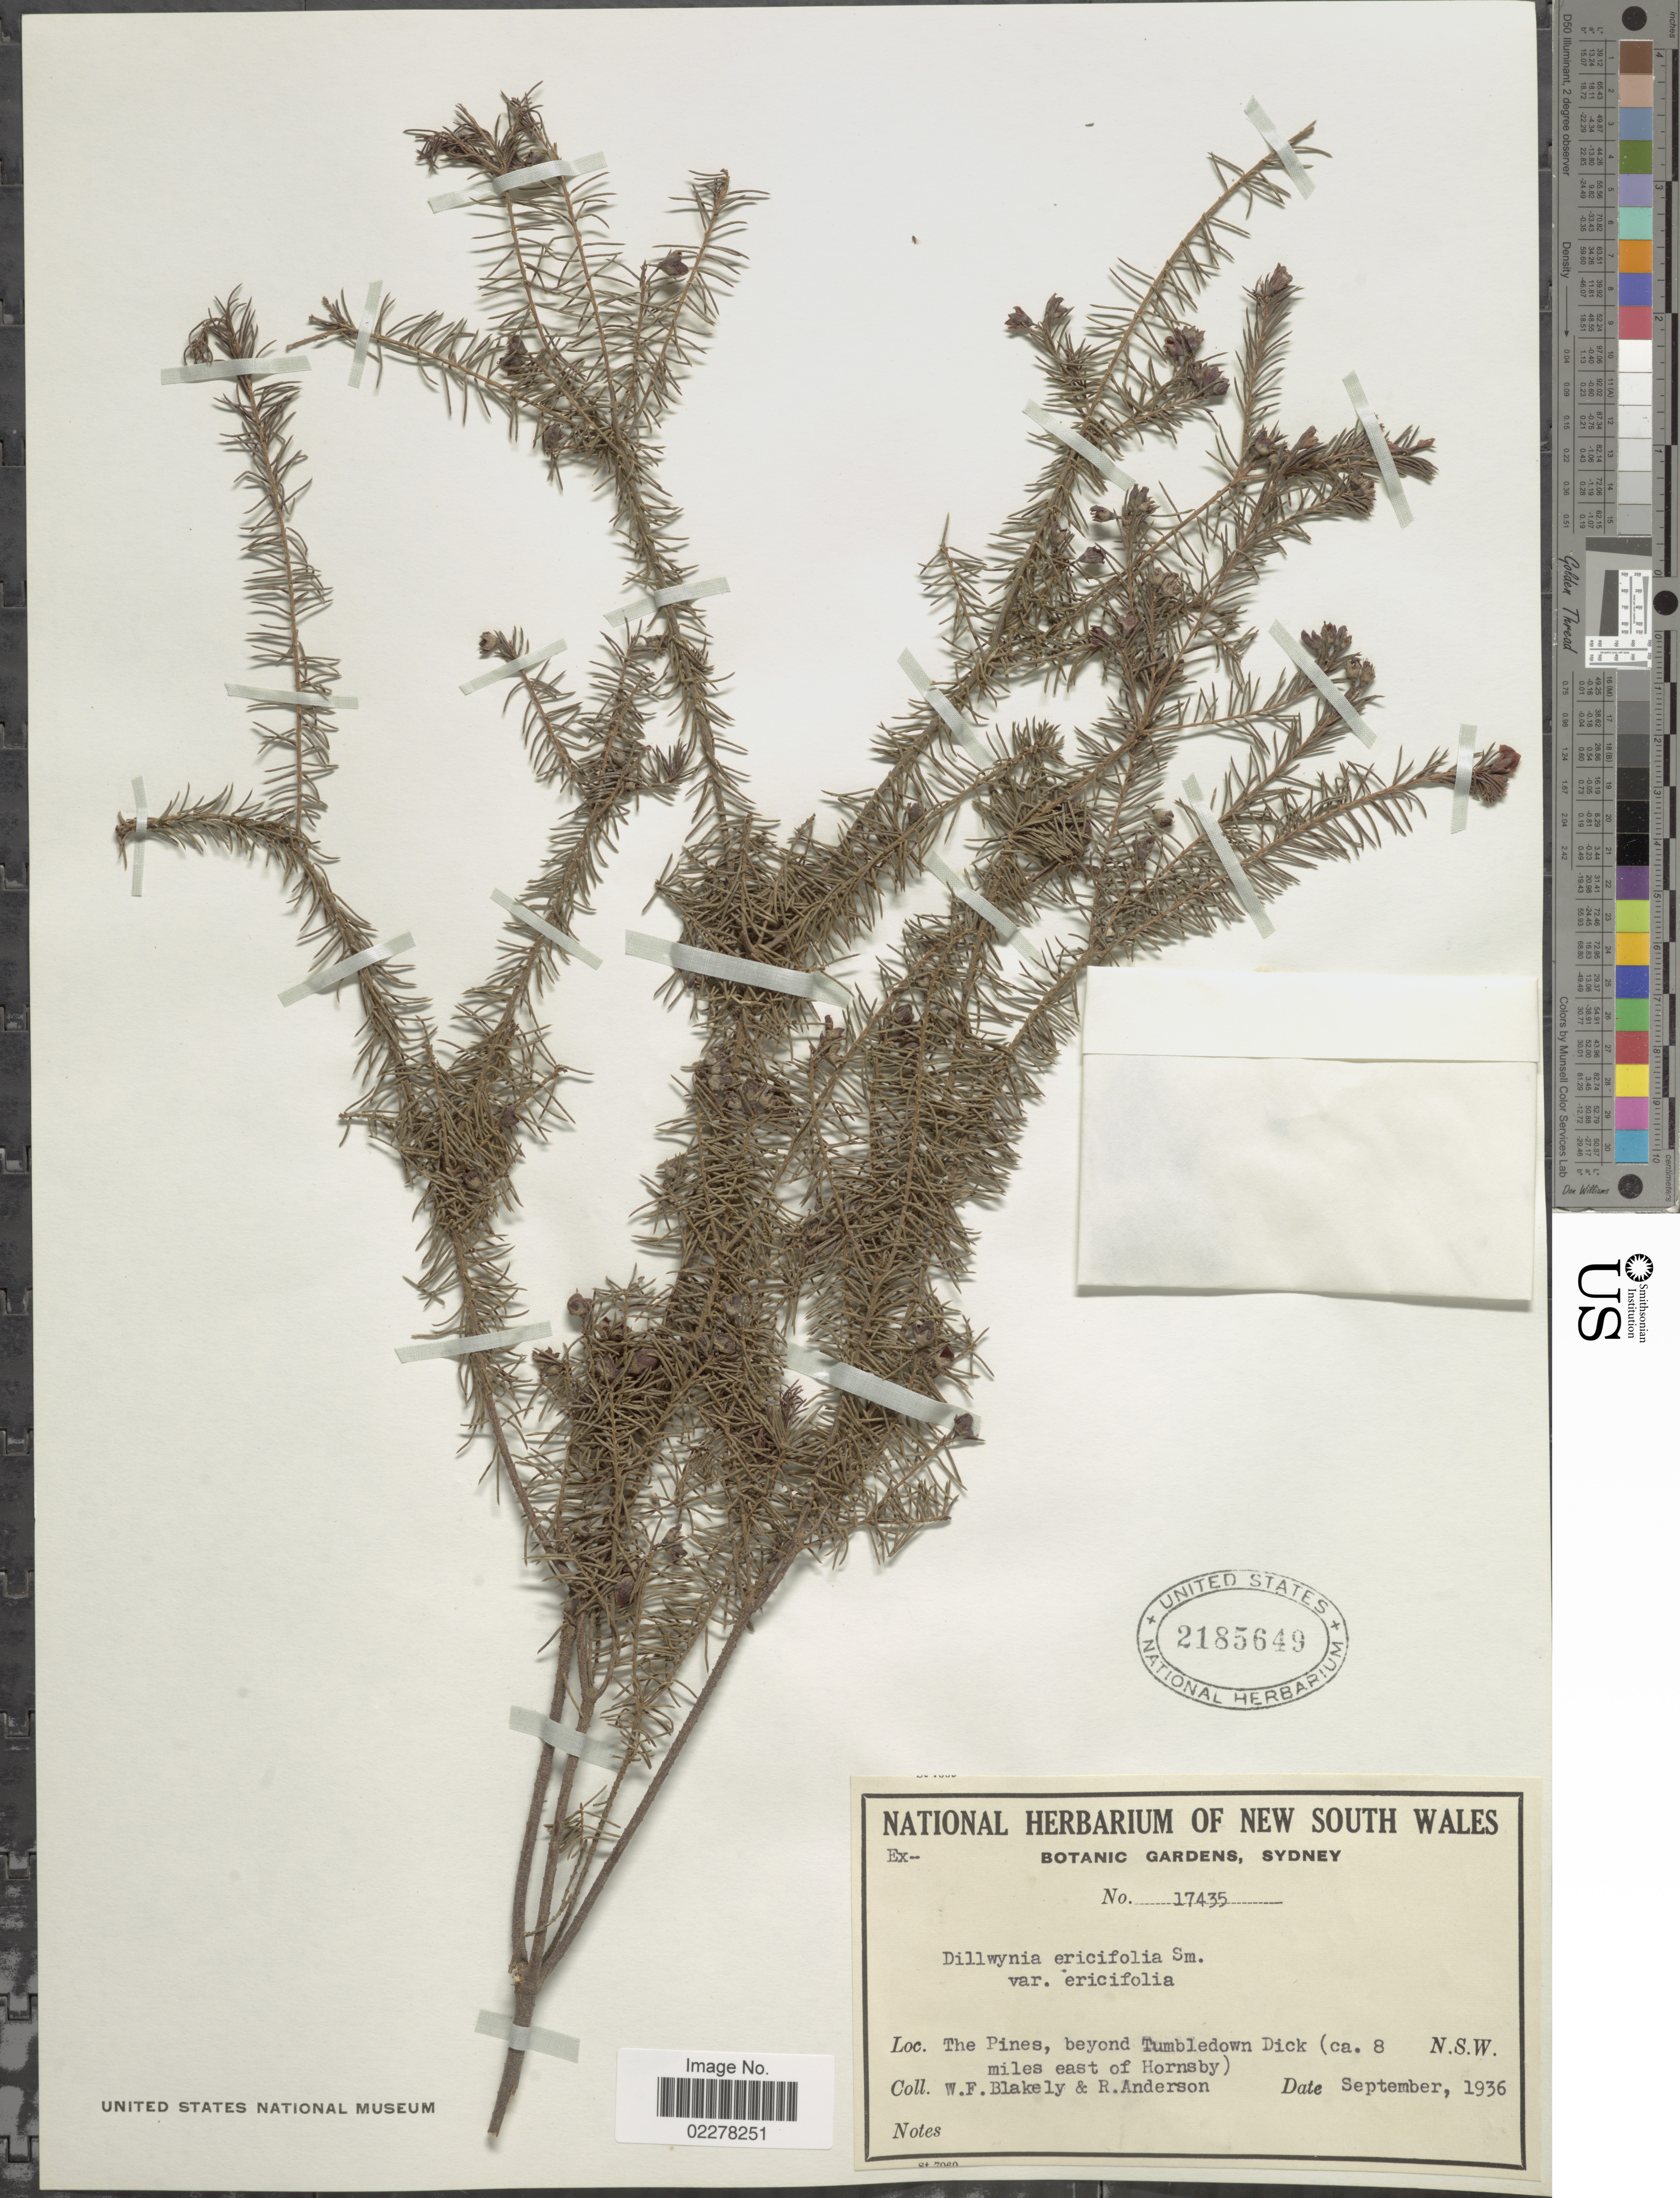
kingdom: Plantae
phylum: Tracheophyta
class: Magnoliopsida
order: Fabales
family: Fabaceae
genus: Dillwynia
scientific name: Dillwynia ericifolia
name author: Sm.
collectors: W. Blakely & R. Anderson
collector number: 17435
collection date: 1936-09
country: Australia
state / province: New South Wales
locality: The Pines, beyond Tumbledown Dick (ca. 8 miles east of Hornsby) N.S.W.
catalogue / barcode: US 2185649